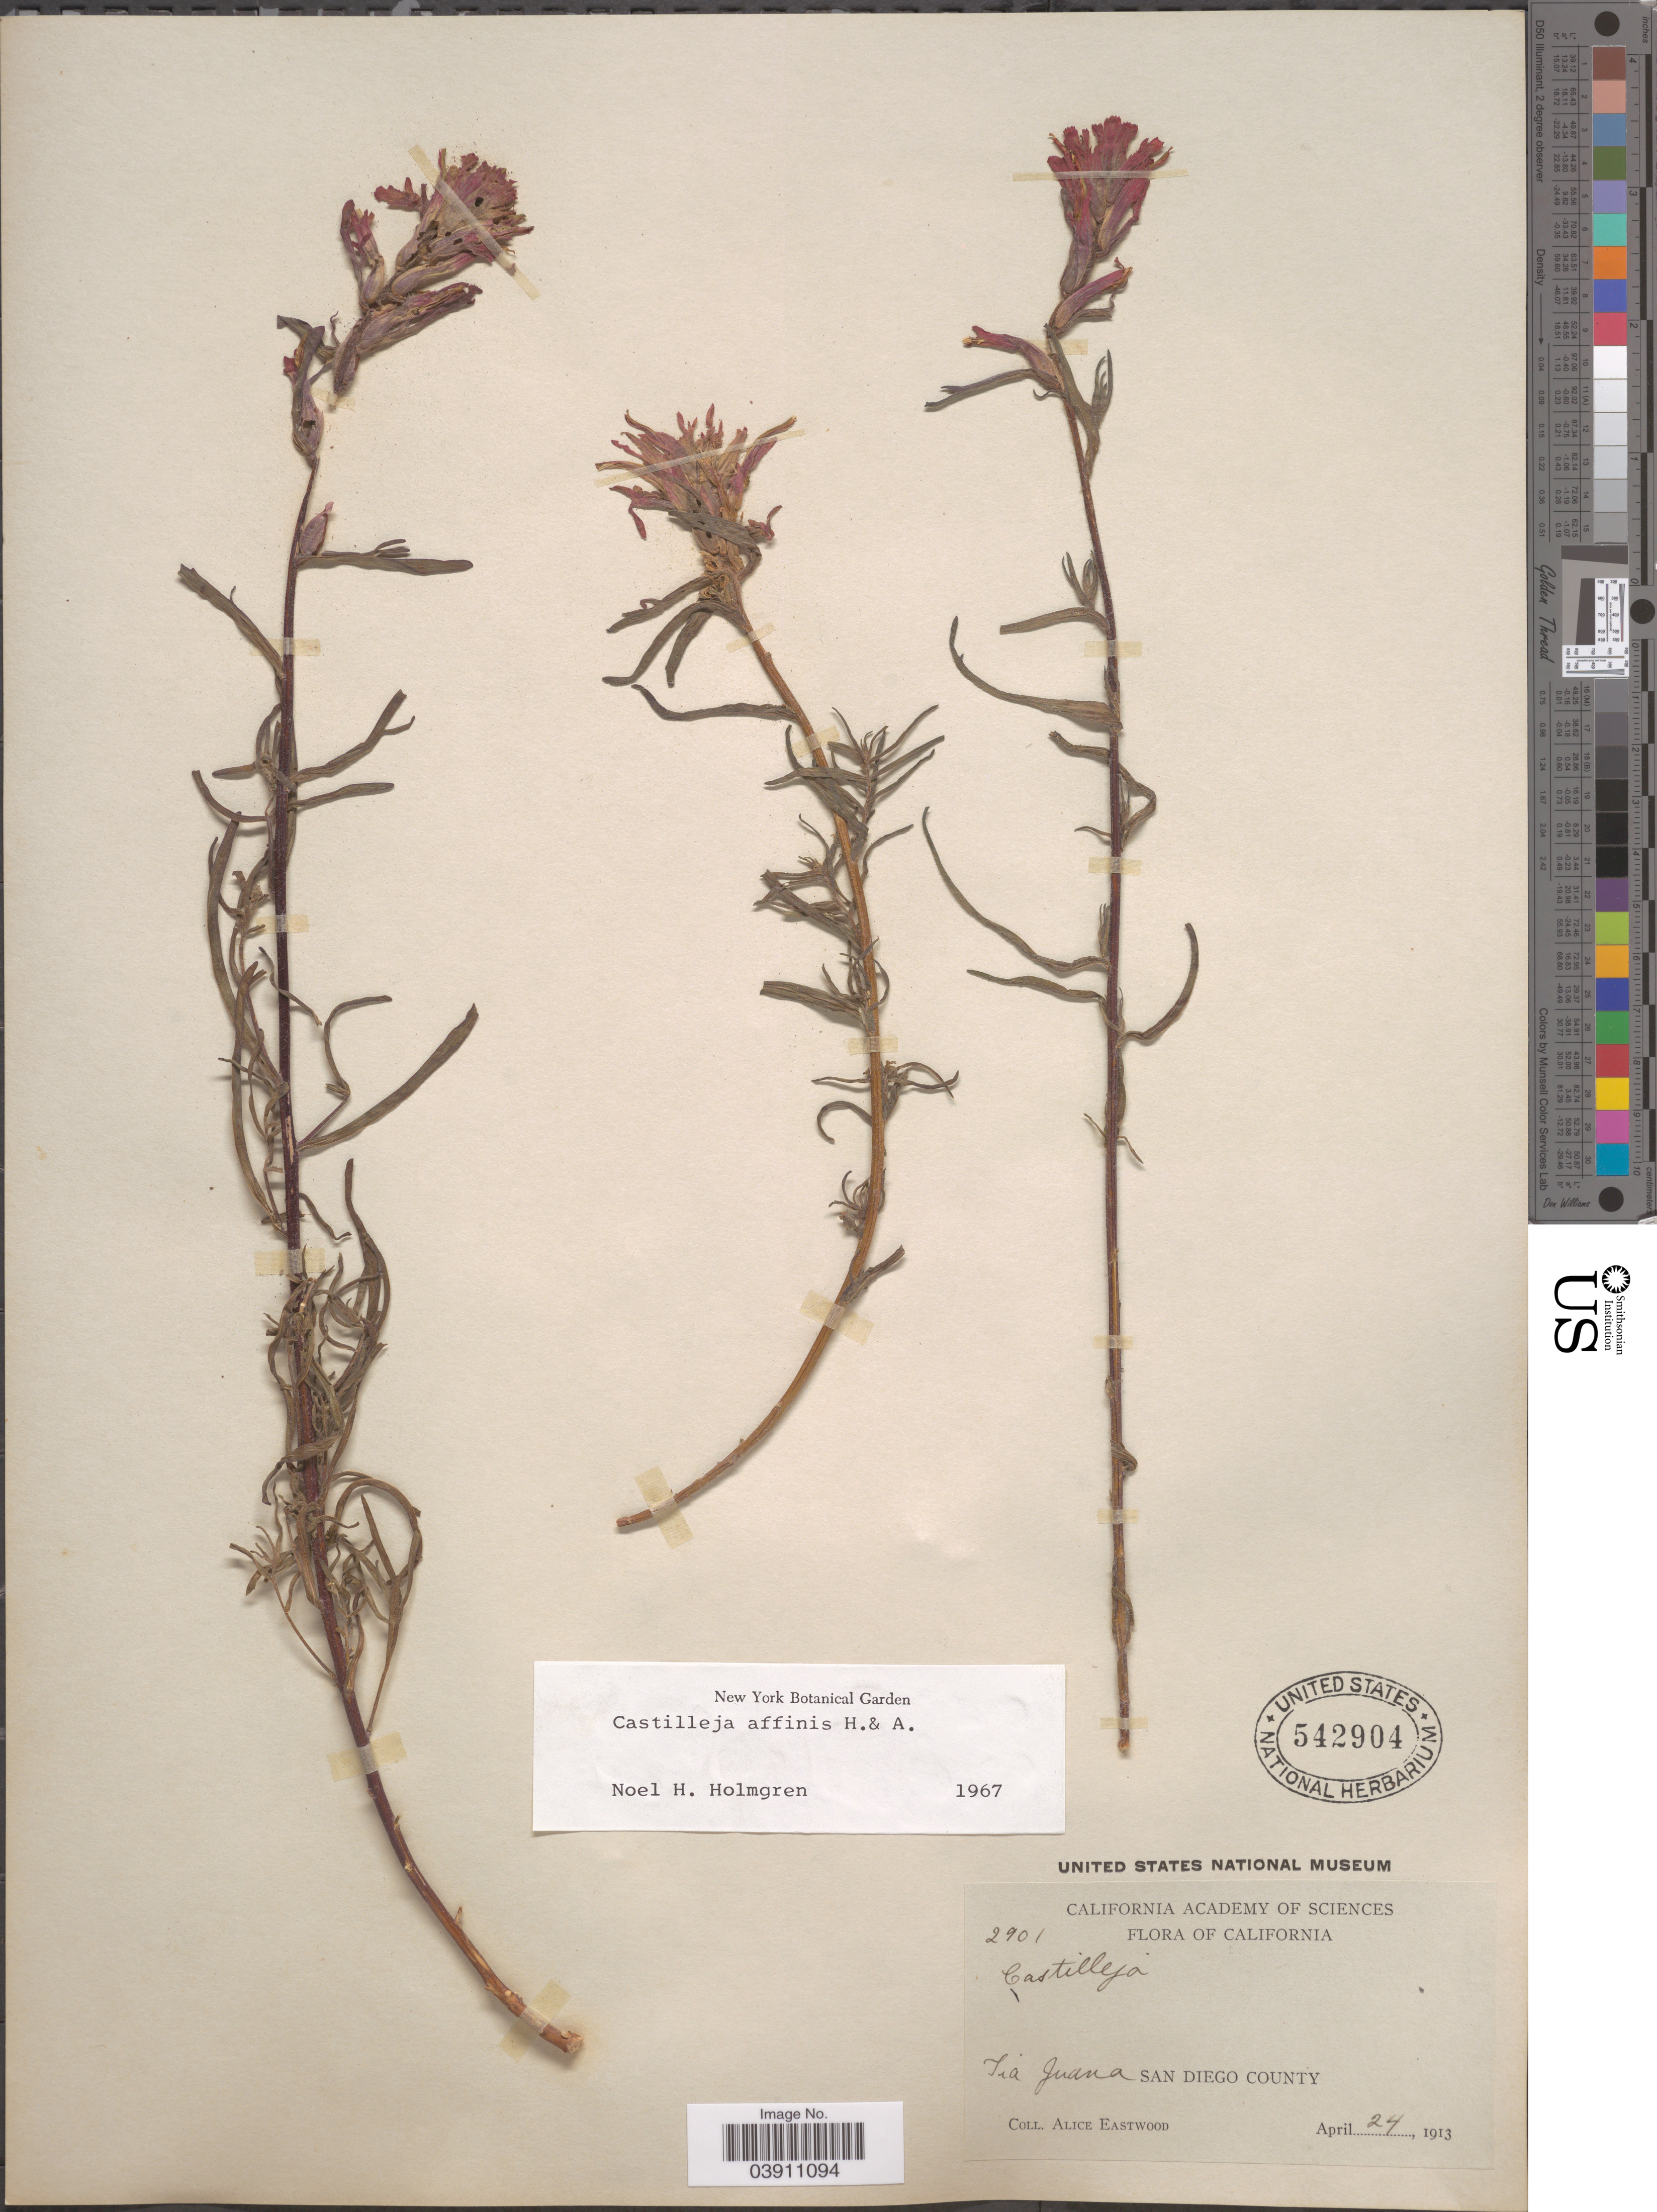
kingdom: Plantae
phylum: Tracheophyta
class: Magnoliopsida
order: Lamiales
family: Orobanchaceae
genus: Castilleja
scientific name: Castilleja affinis subsp. neglecta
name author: (Zeile) T.I. Chuang & Heckard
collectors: A. Eastwood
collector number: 2901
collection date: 1913-04-24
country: United States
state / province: California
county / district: San Diego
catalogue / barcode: US 542904